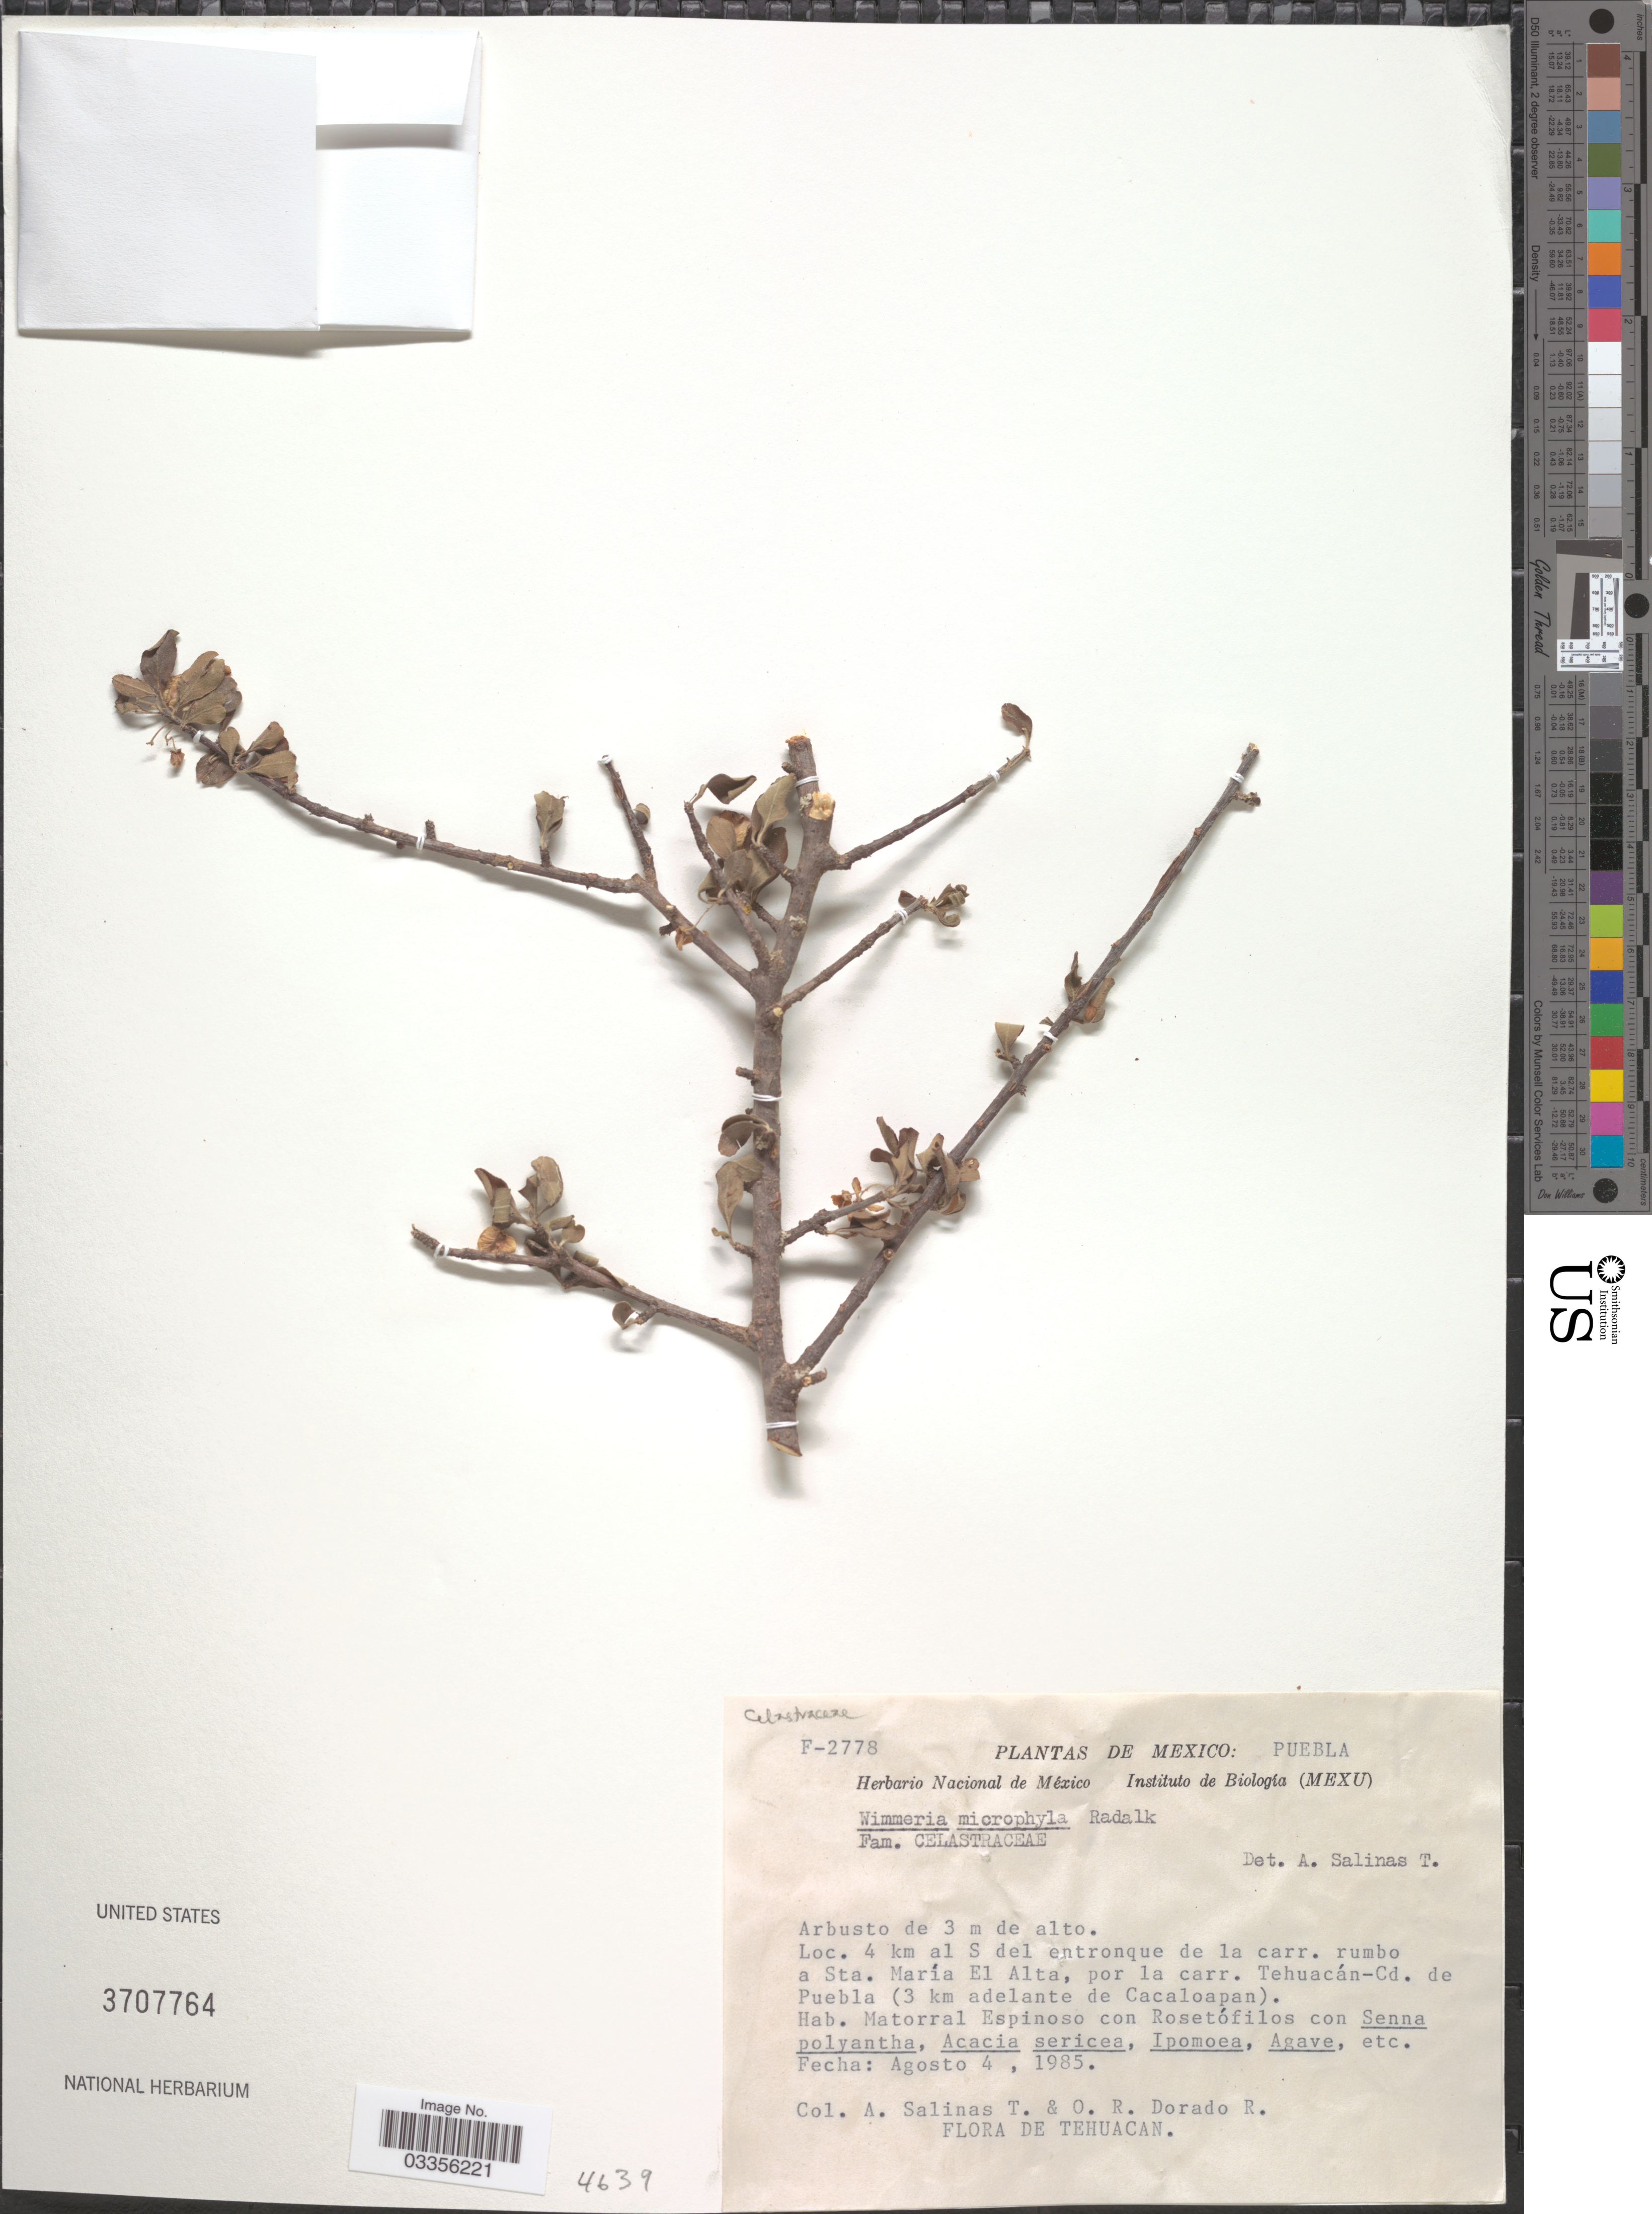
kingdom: Plantae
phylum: Tracheophyta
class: Magnoliopsida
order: Celastrales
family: Celastraceae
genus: Wimmeria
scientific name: Wimmeria microphylla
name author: Radlk.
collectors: A. Salinas T. & O. Dorado R.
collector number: F-2778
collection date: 1985-08-04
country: Mexico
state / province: Puebla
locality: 4 km al S del entronque de la carr. rumbo a Sta. María El Alta, por la carr. Tehuacán-Cd. de Puebla (3 km adelante de Cacaloapan). Tehuacan.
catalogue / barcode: US 3707764